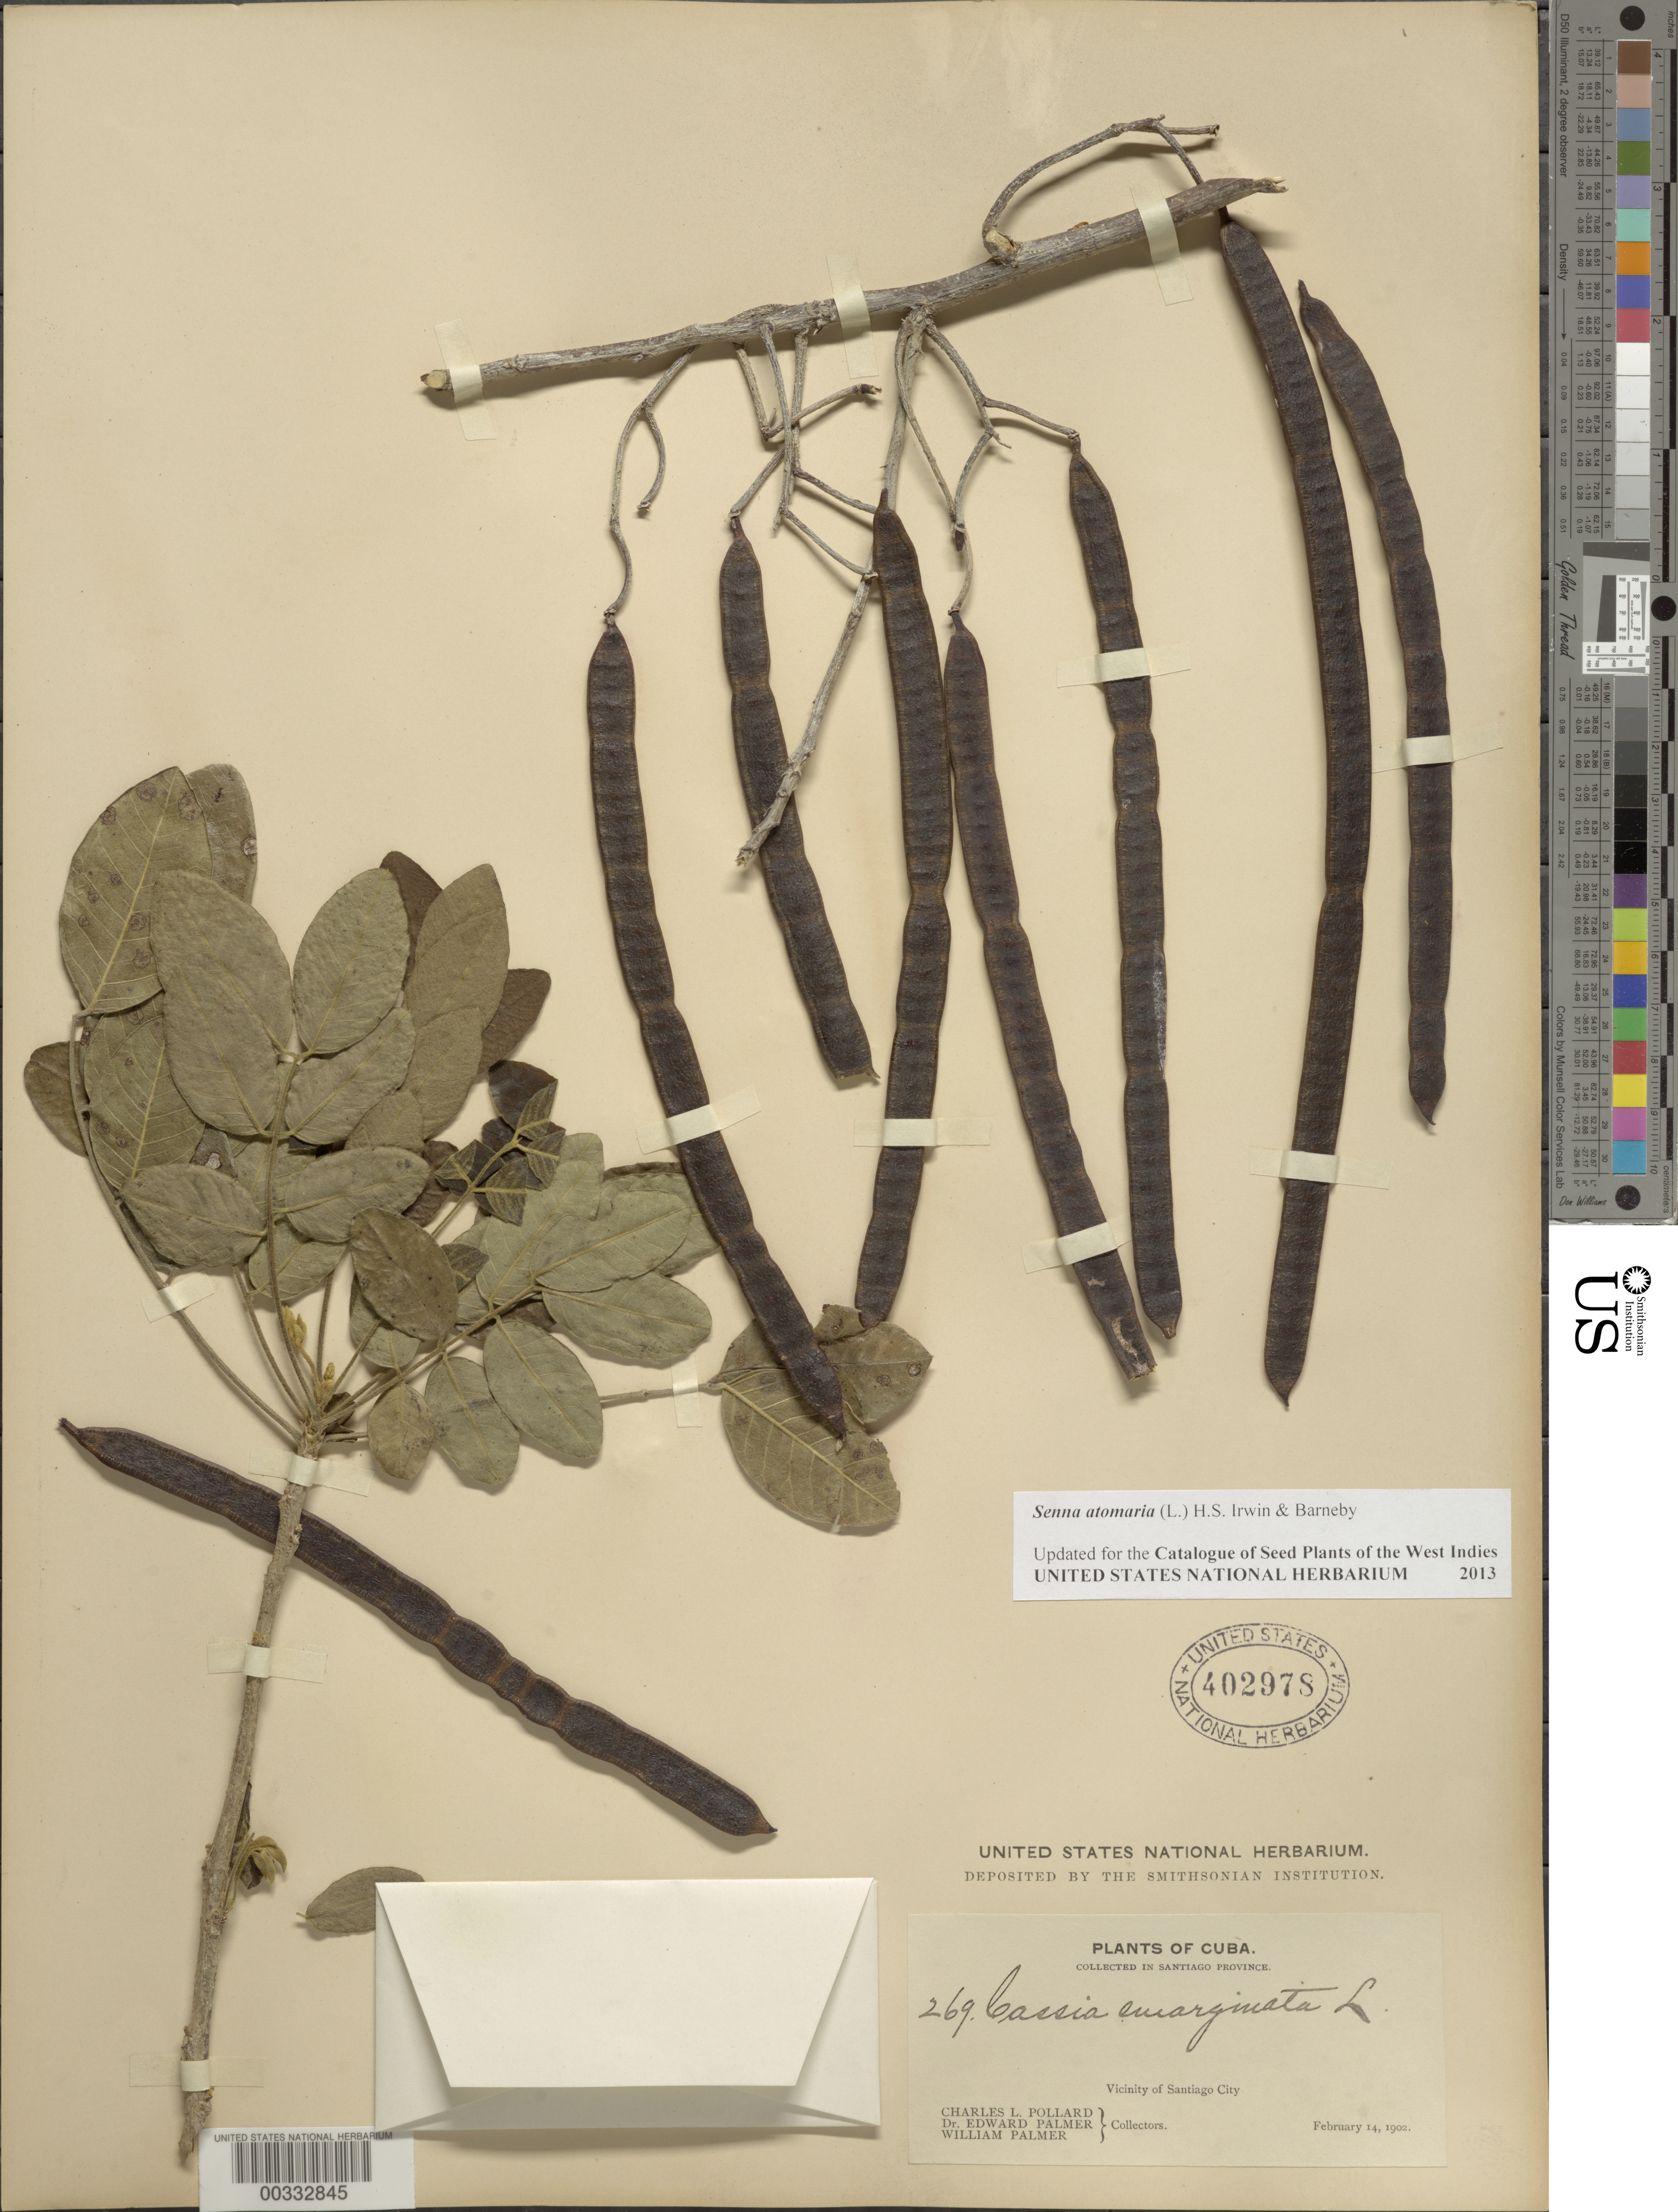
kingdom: Plantae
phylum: Tracheophyta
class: Magnoliopsida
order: Fabales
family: Fabaceae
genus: Senna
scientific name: Senna atomaria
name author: (L.) H.S. Irwin & Barneby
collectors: C. L. Pollard, E. Palmer & W. Palmer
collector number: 269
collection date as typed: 14 Feb 1902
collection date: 1902-02-14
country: Cuba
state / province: Oriente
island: Greater Antilles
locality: Vicinity of santiago city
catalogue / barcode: US 402978